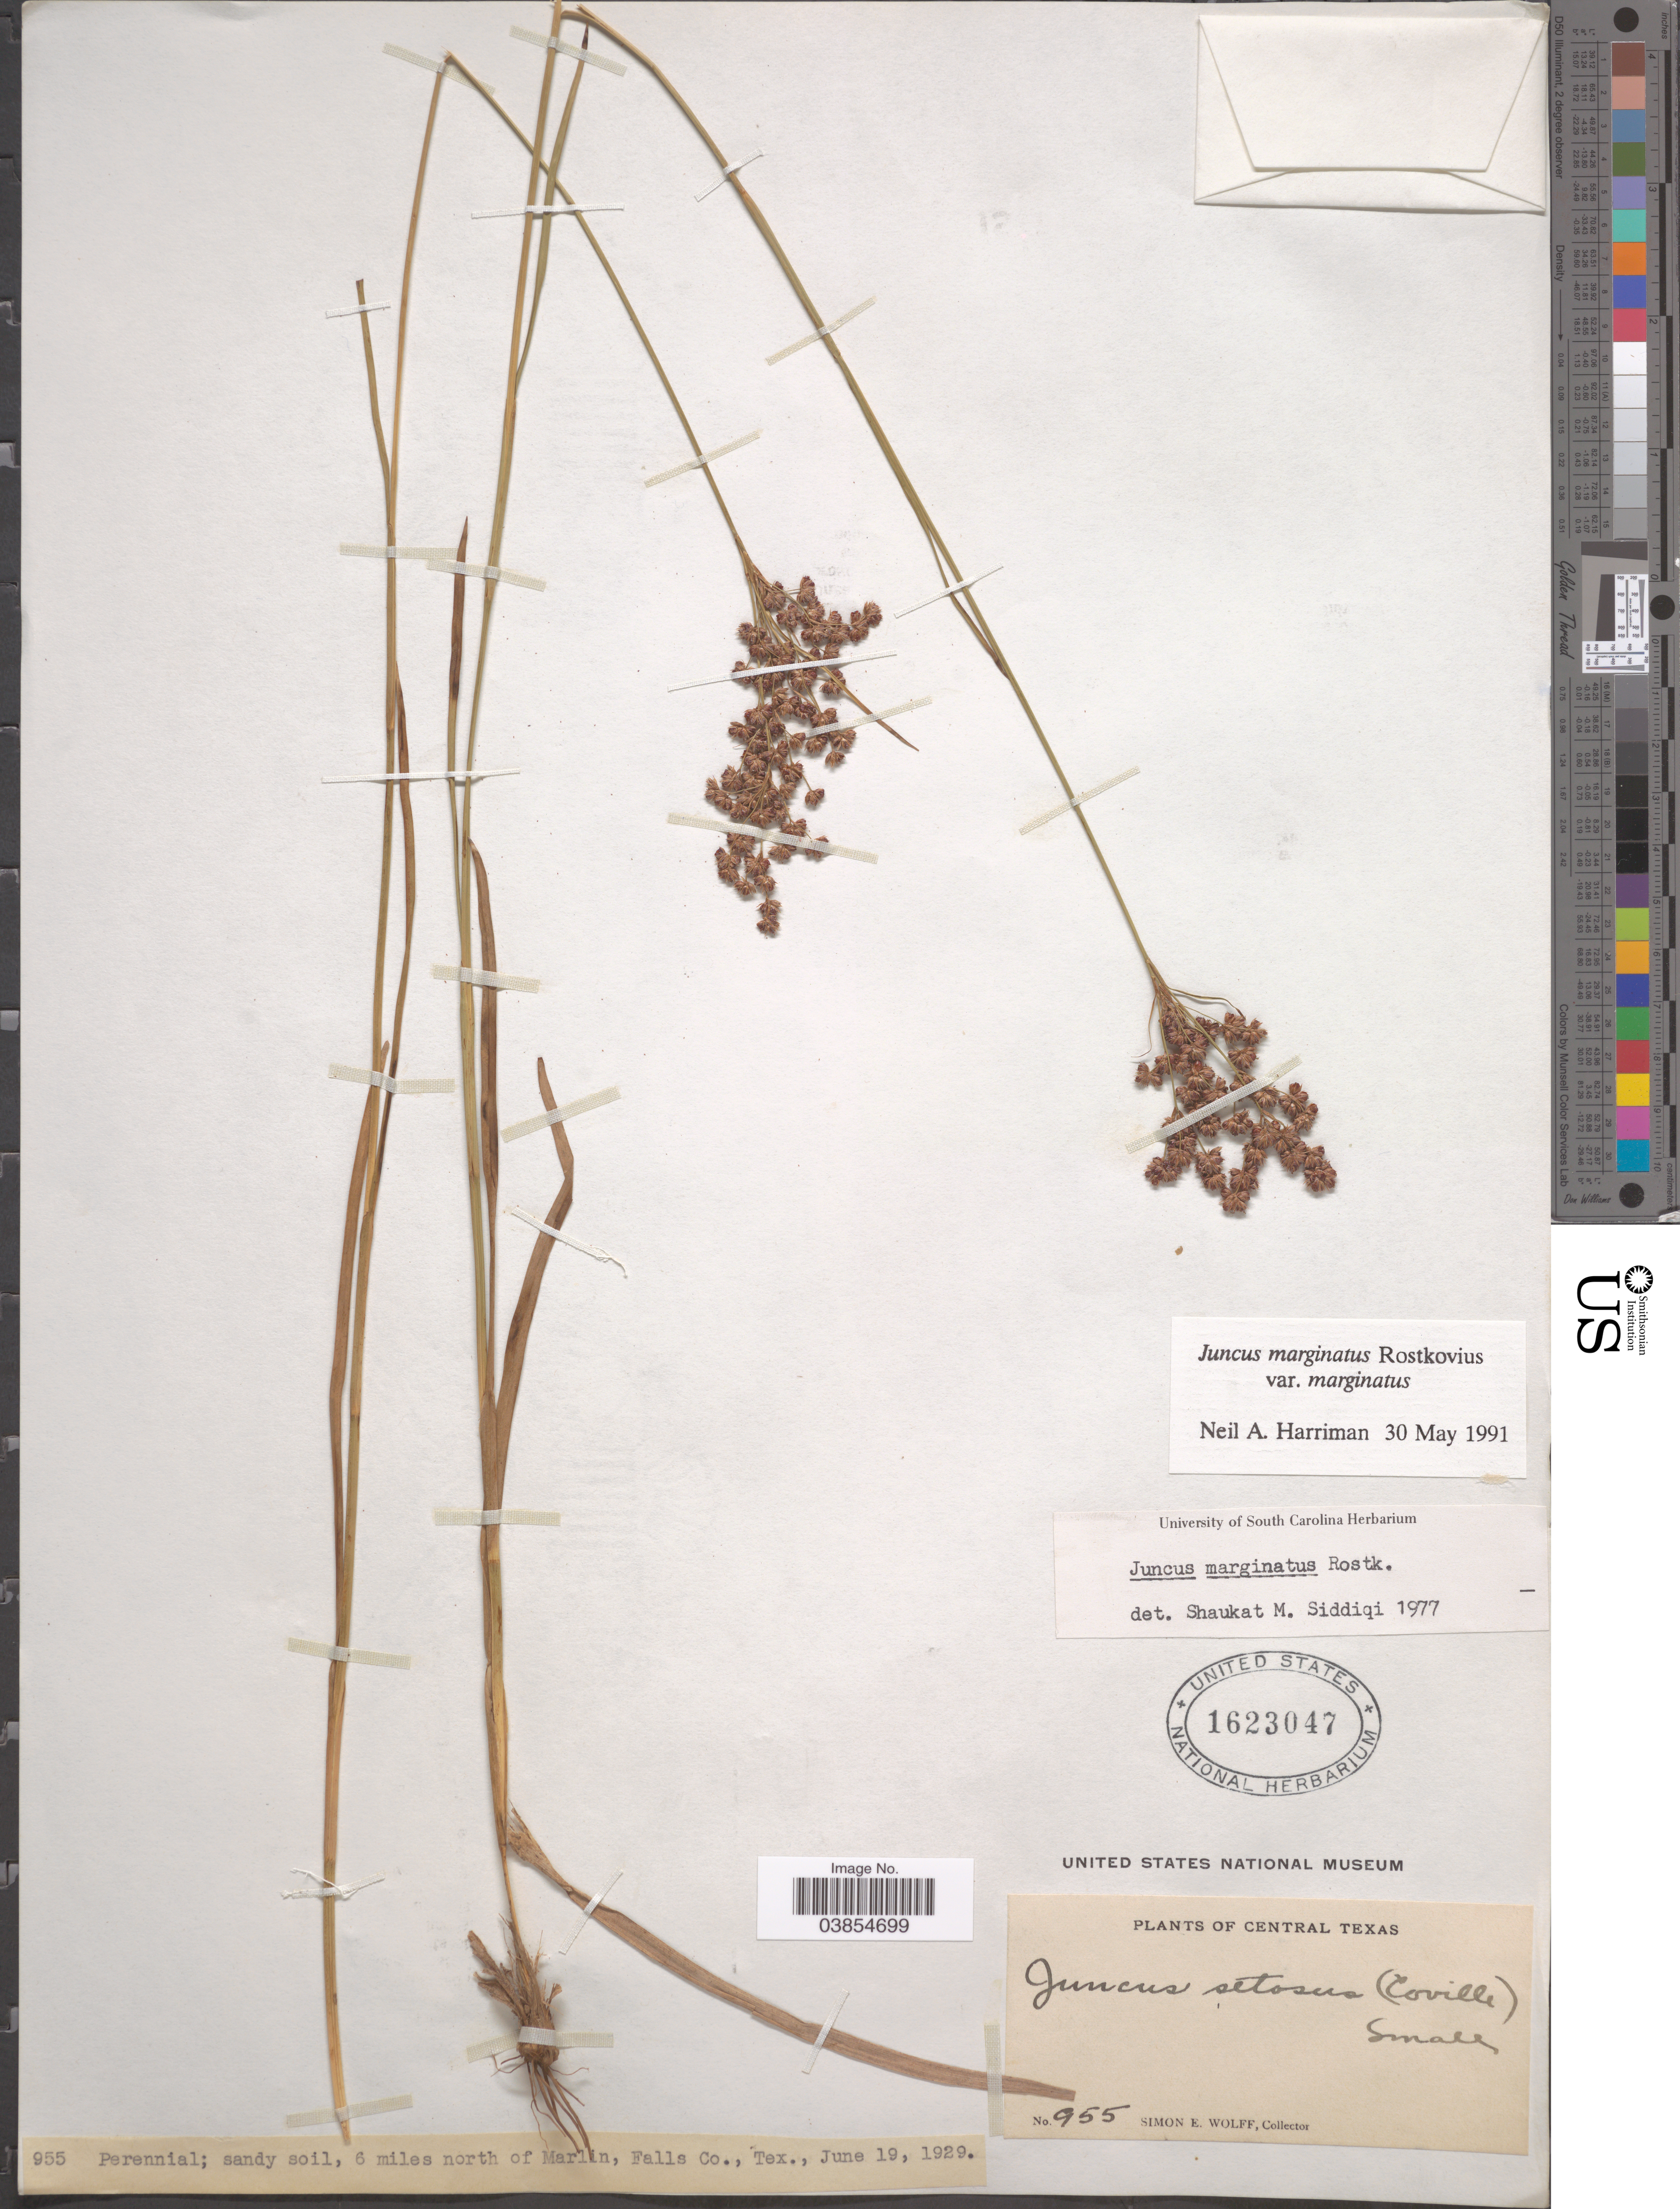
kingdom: Plantae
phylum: Tracheophyta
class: Liliopsida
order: Poales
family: Juncaceae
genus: Juncus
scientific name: Juncus marginatus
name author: Rostk.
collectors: S. E. Wolff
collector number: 955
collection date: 1929-06-19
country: United States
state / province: Texas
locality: Central Texas. 6 miles of Marlin, Falls Co.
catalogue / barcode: US 1623047